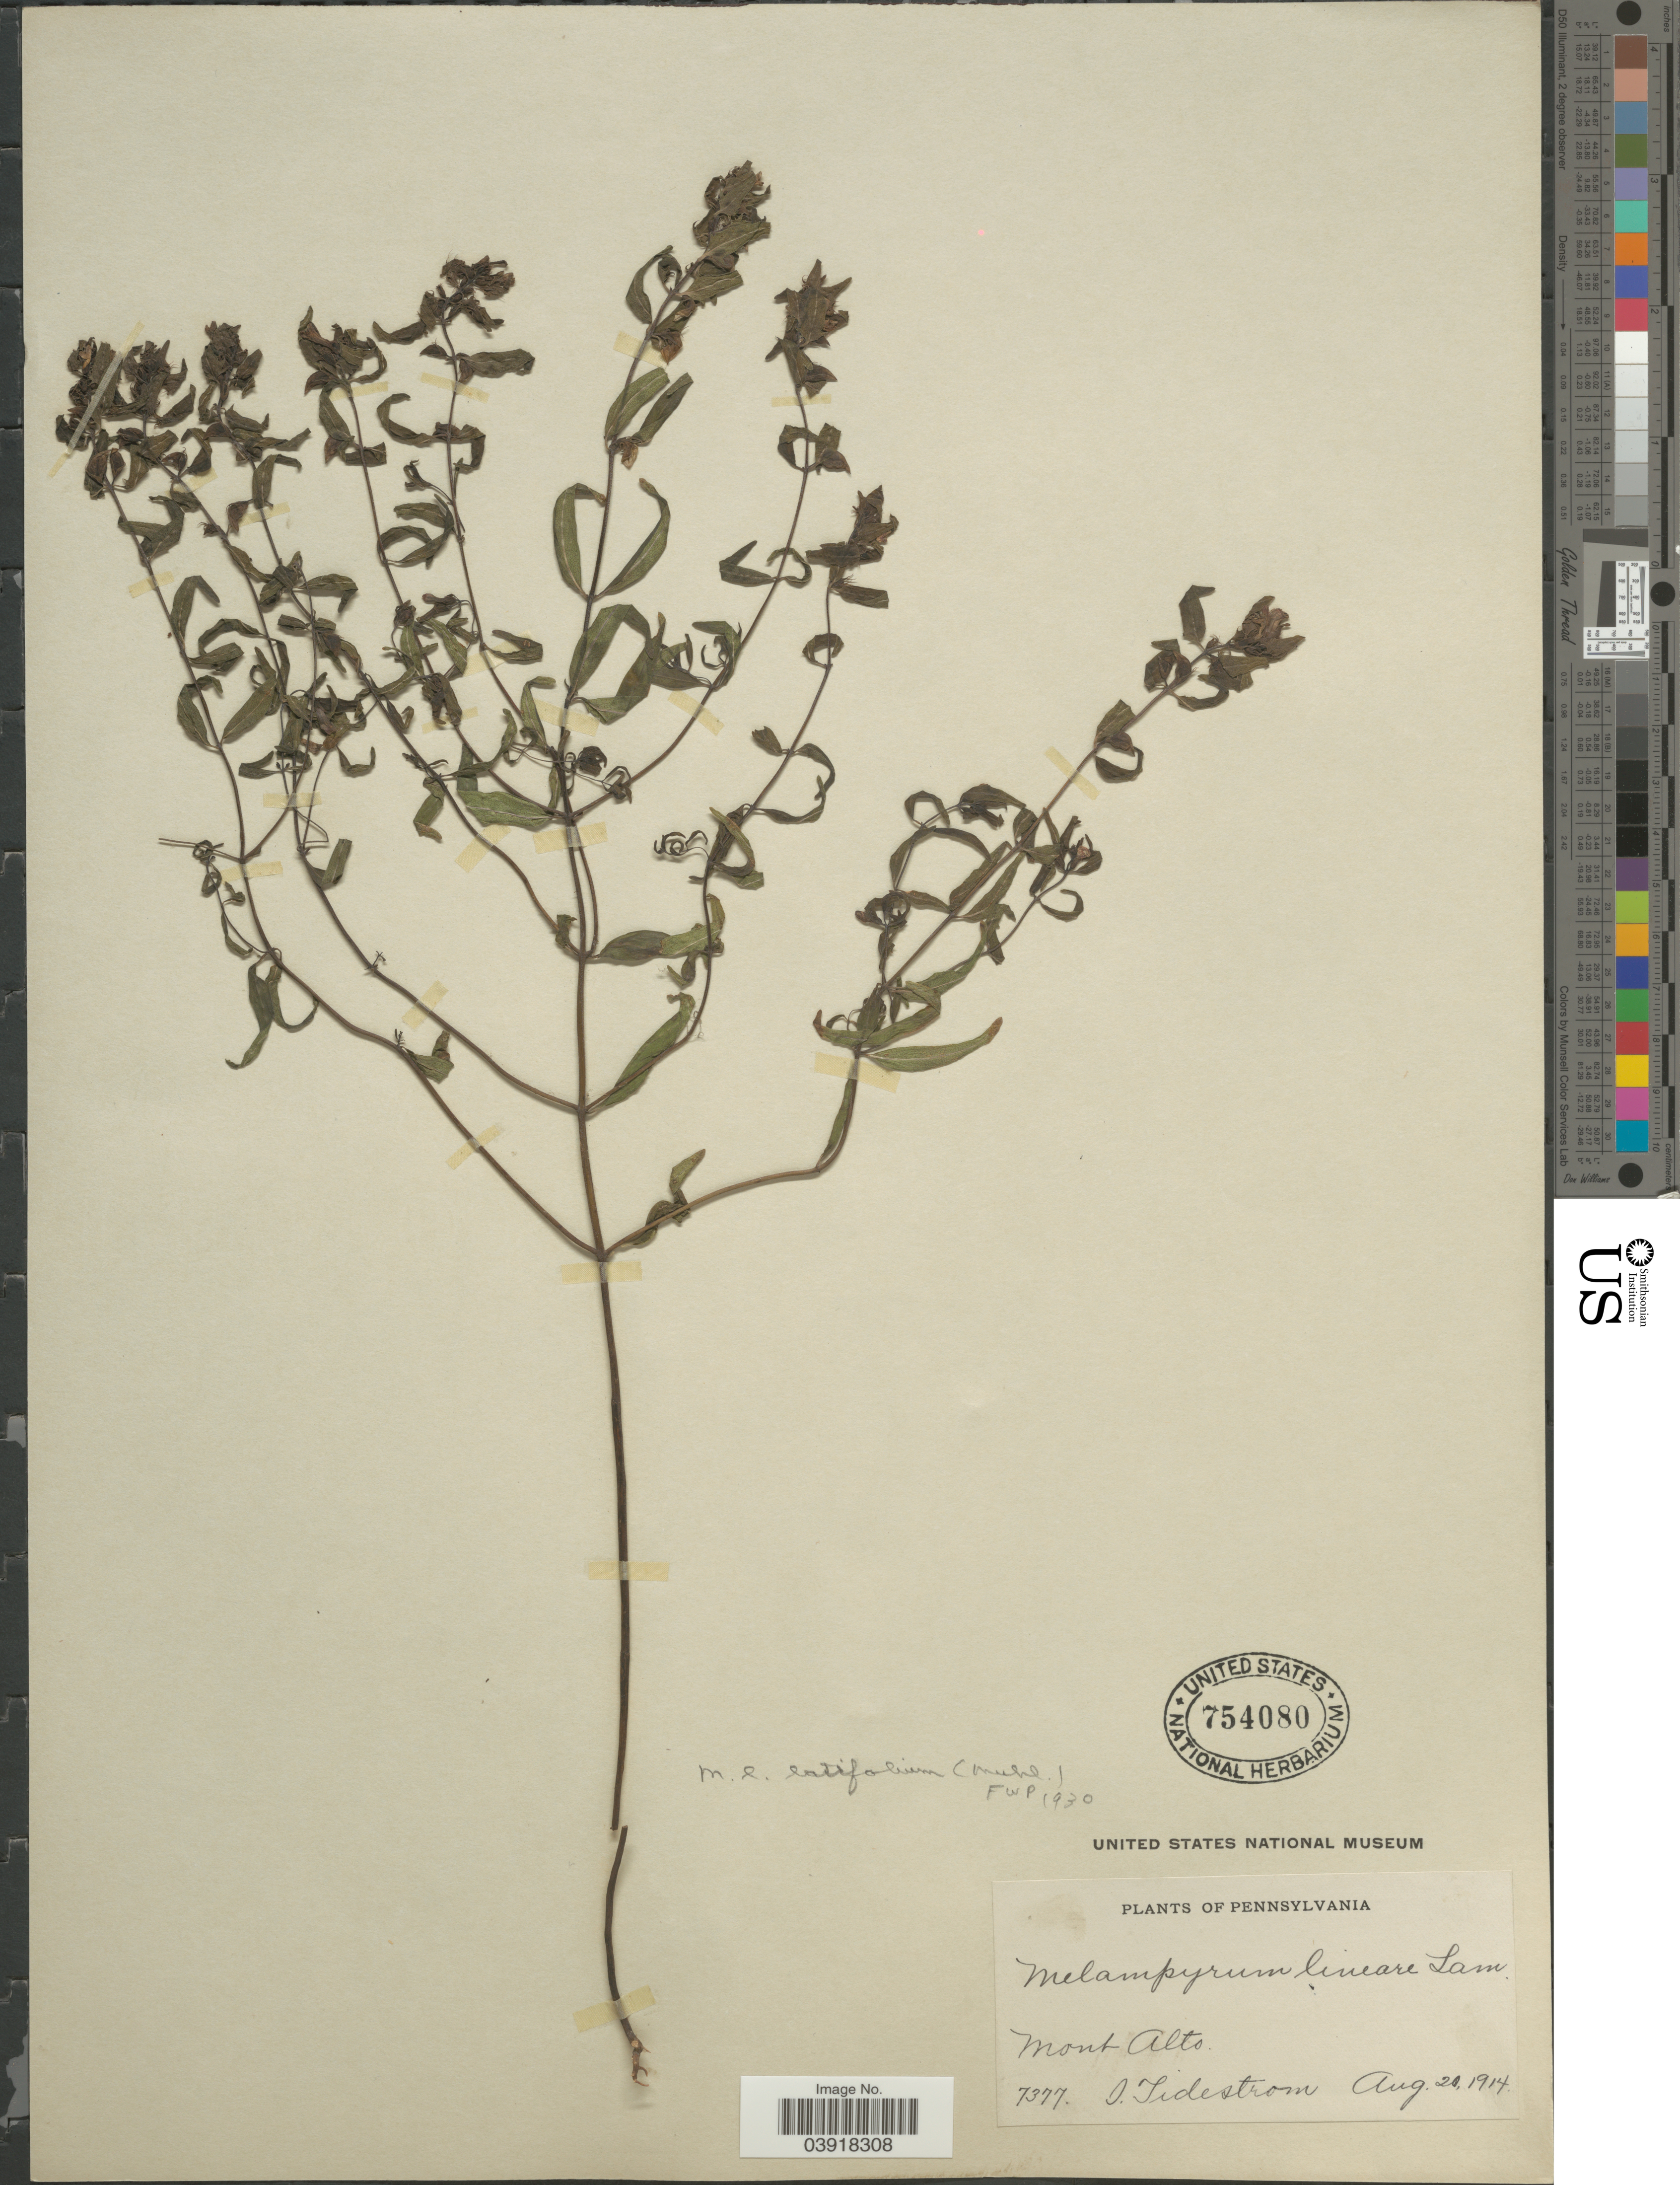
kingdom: Plantae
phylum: Tracheophyta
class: Magnoliopsida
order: Lamiales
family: Orobanchaceae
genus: Melampyrum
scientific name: Melampyrum lineare var. latifolium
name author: (Muhl.) P. Beauv.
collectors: I. F. Tidestrom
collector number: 7377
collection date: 1914-08-28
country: United States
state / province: Pennsylvania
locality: Mont Alto.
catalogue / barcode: US 754080